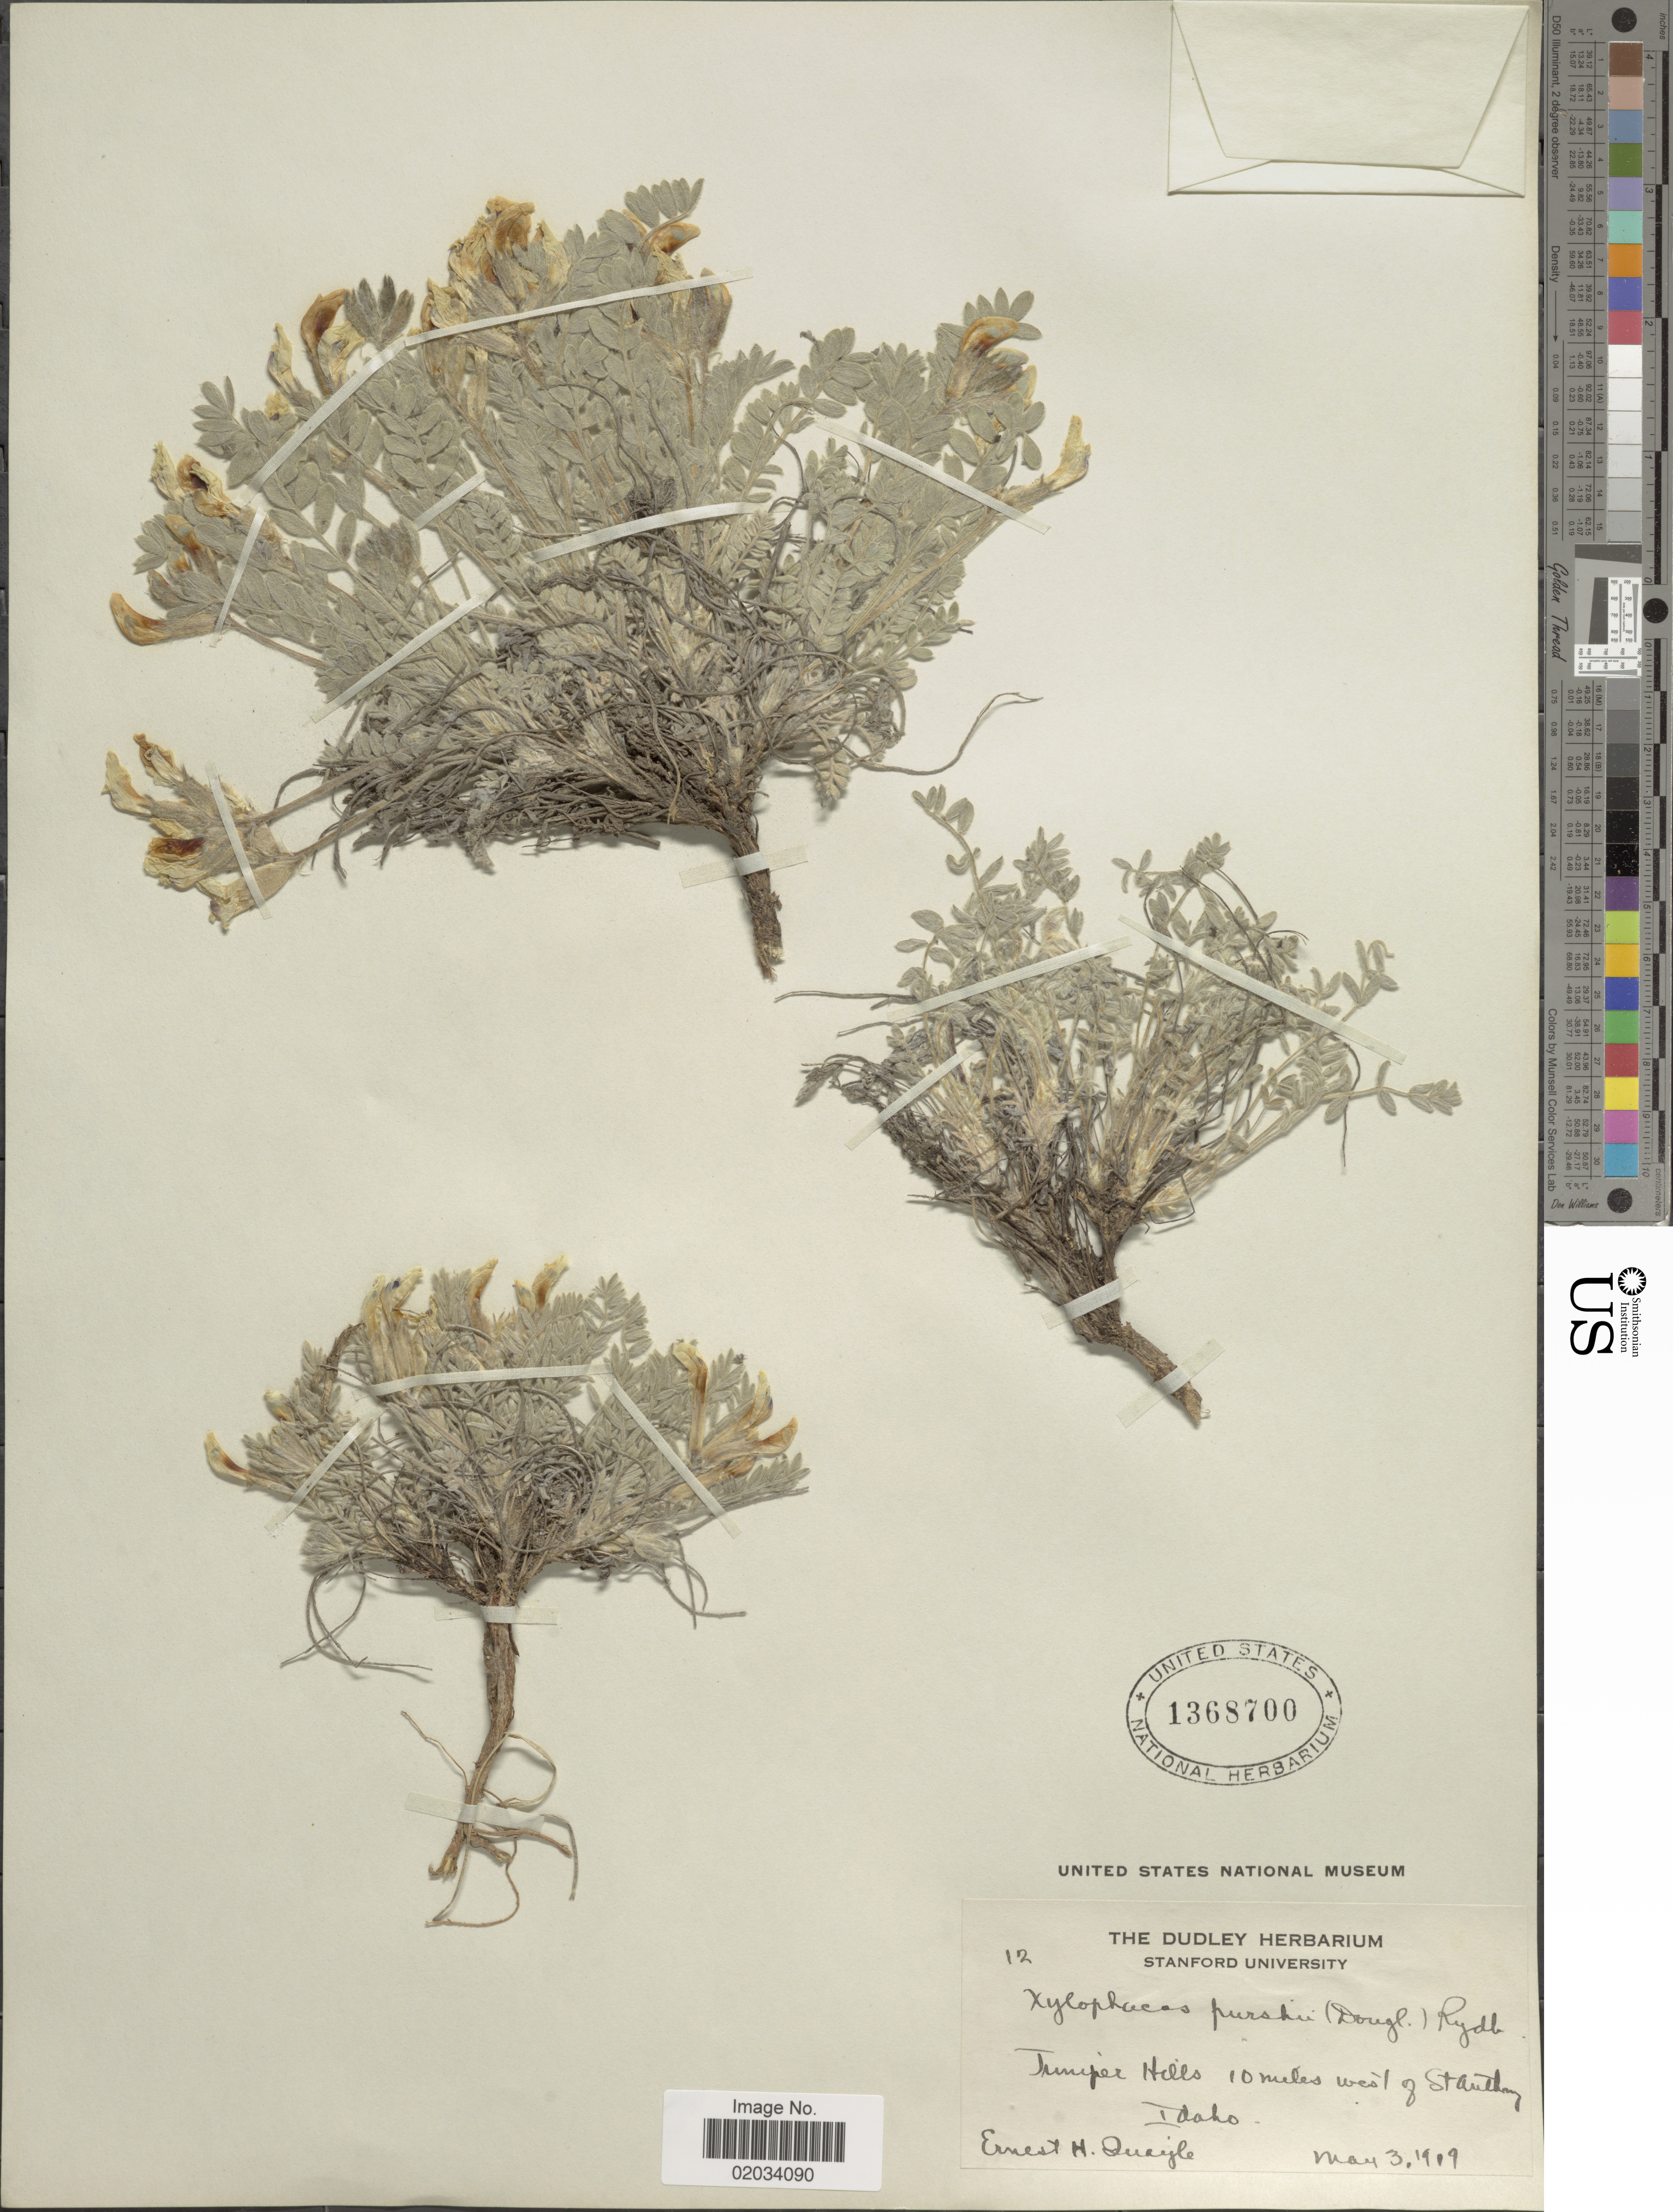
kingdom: Plantae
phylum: Tracheophyta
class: Magnoliopsida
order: Fabales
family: Fabaceae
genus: Astragalus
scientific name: Astragalus purshii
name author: Douglas ex Hook.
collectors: E. Quayle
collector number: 12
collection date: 1919-05-03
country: United States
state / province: Idaho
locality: Juniper Hills 10 miles west of Stantley, Idaho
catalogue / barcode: US 1368700